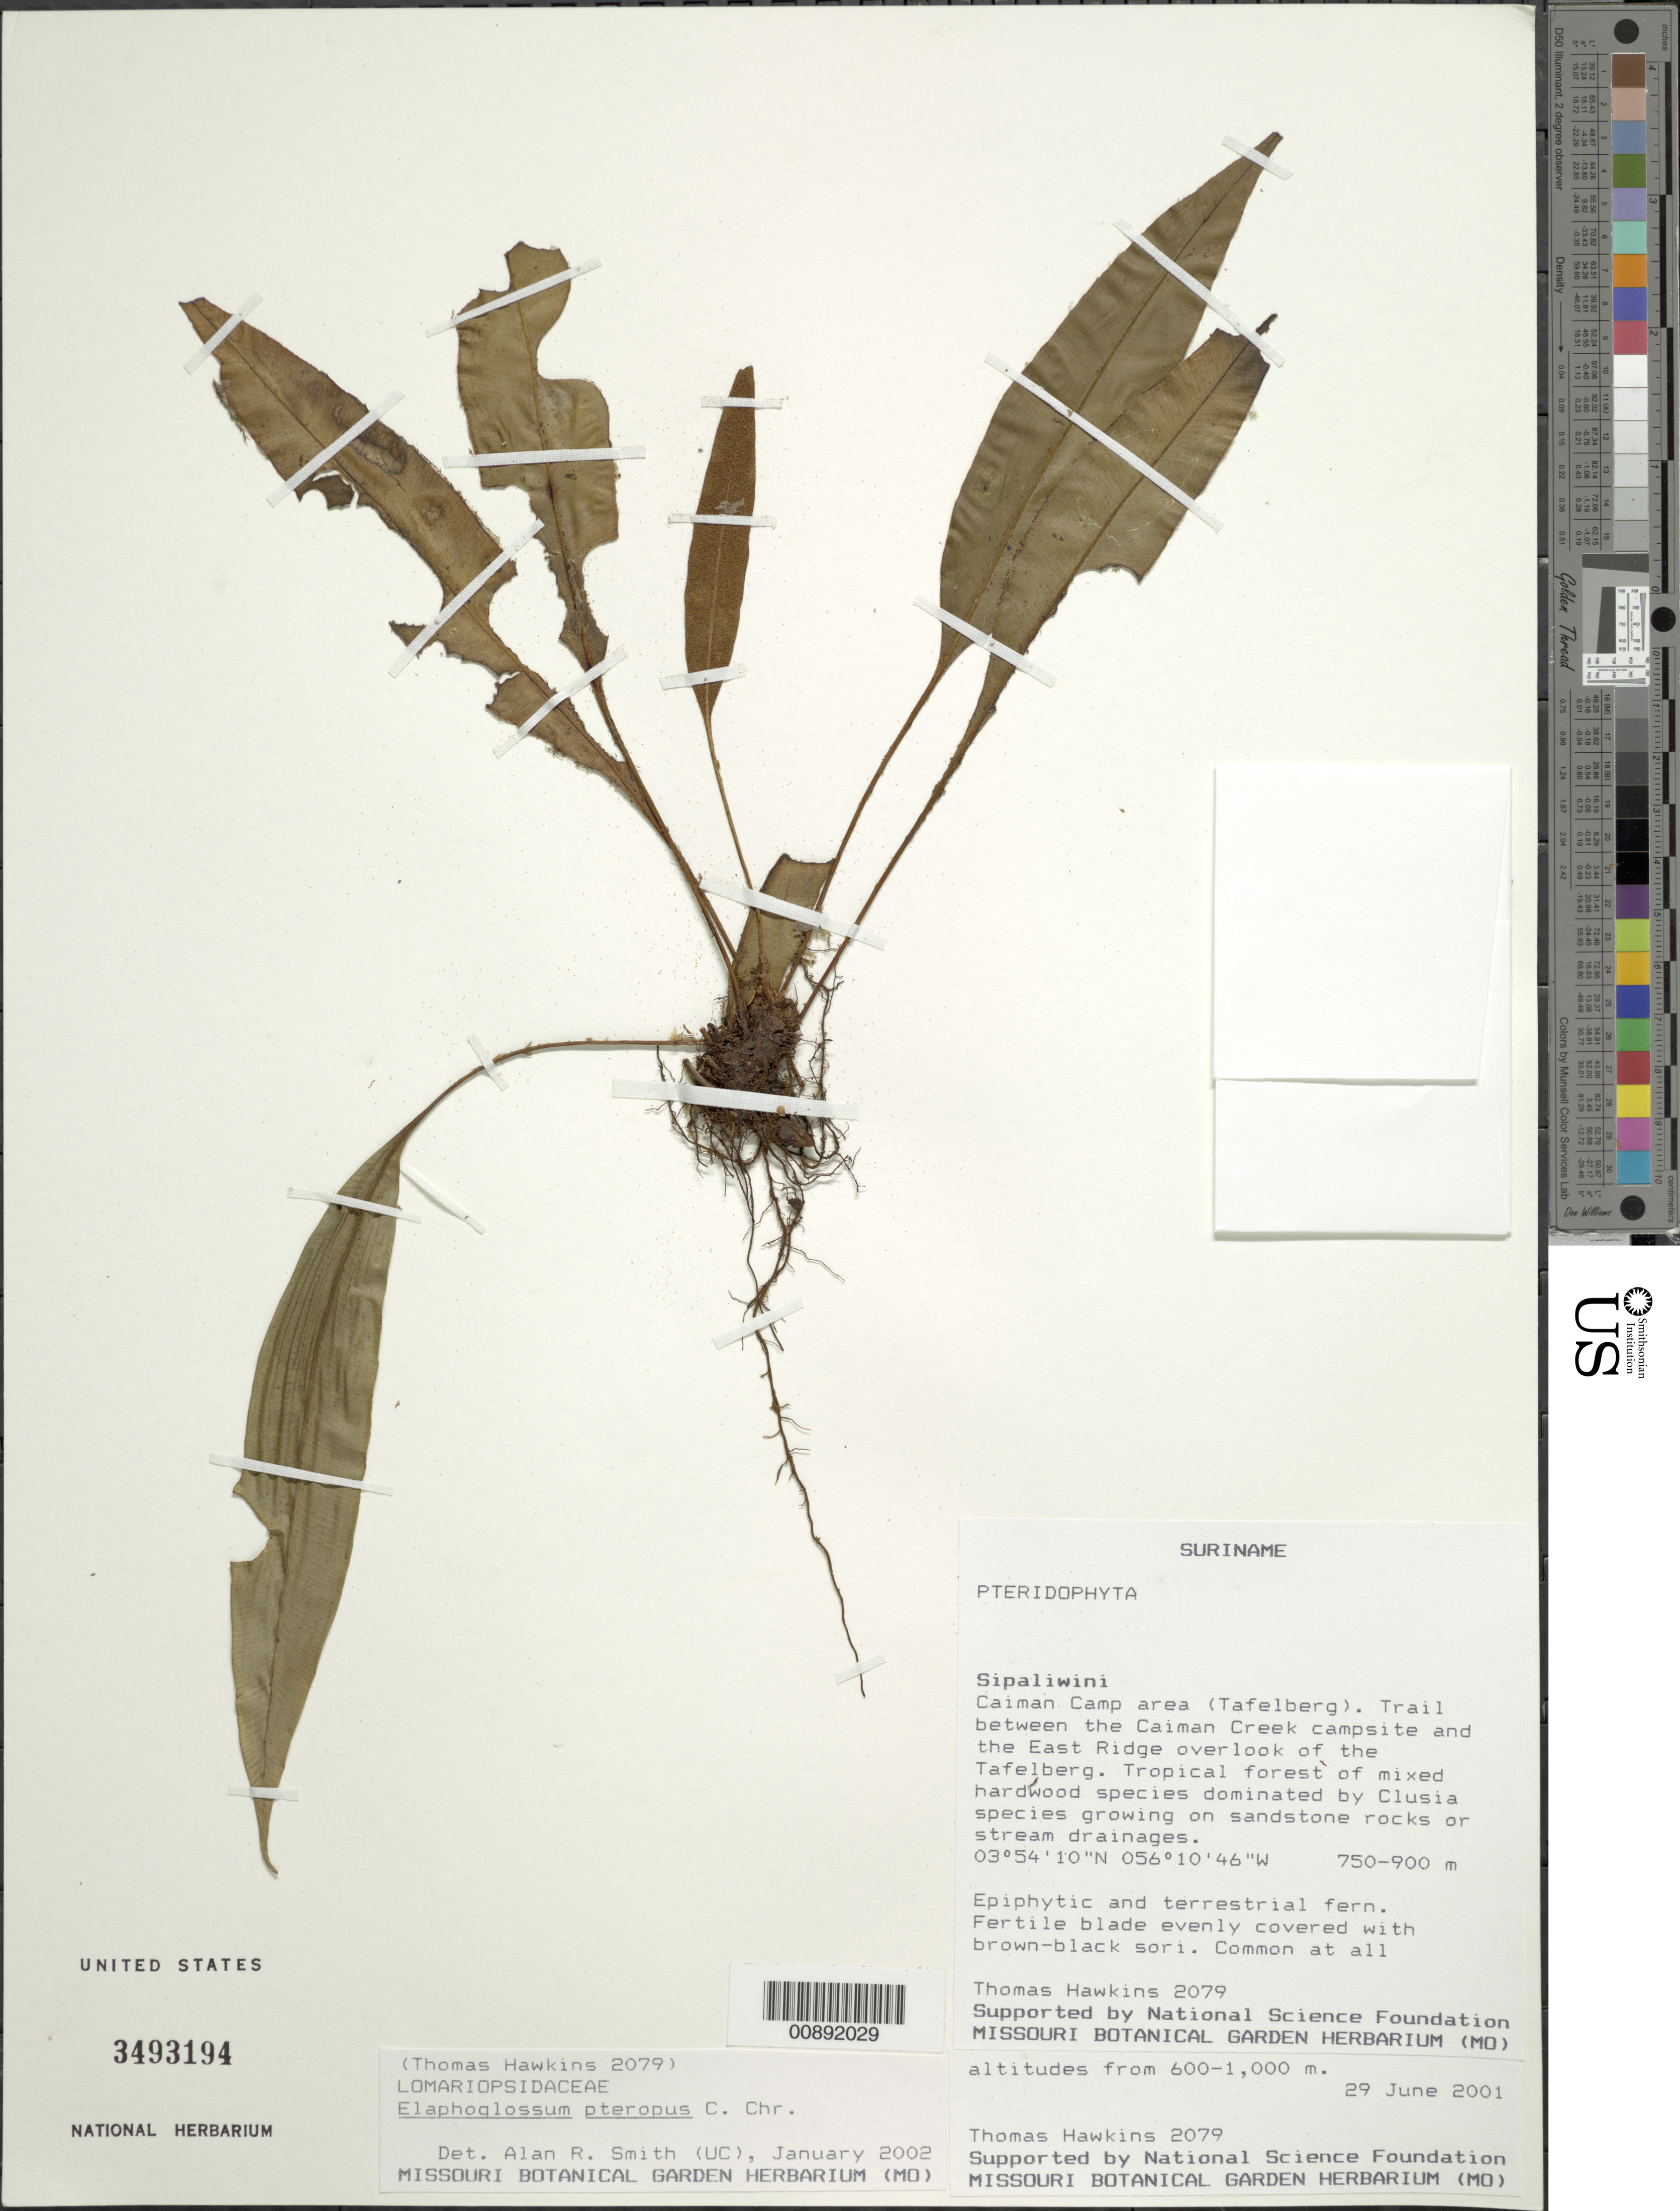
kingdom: Plantae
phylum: Tracheophyta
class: Polypodiopsida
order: Polypodiales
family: Dryopteridaceae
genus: Elaphoglossum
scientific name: Elaphoglossum pteropus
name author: C. Chr.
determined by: Smith, Alan R., (UC)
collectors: T. Hawkins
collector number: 2079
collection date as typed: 29-Jun-01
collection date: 2001-06-29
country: Suriname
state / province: Sipaliwini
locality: Tafelberg (Table Mountain), Caiman Camp area, trail between the Caiman Creek campsite and the East Ridge overlook of the Tafelberg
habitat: Tropical forest of mixed hardwood spp dominated by Clusica spp growing on sandstone rocks or stream drainages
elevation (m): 750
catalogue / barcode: US 3493194